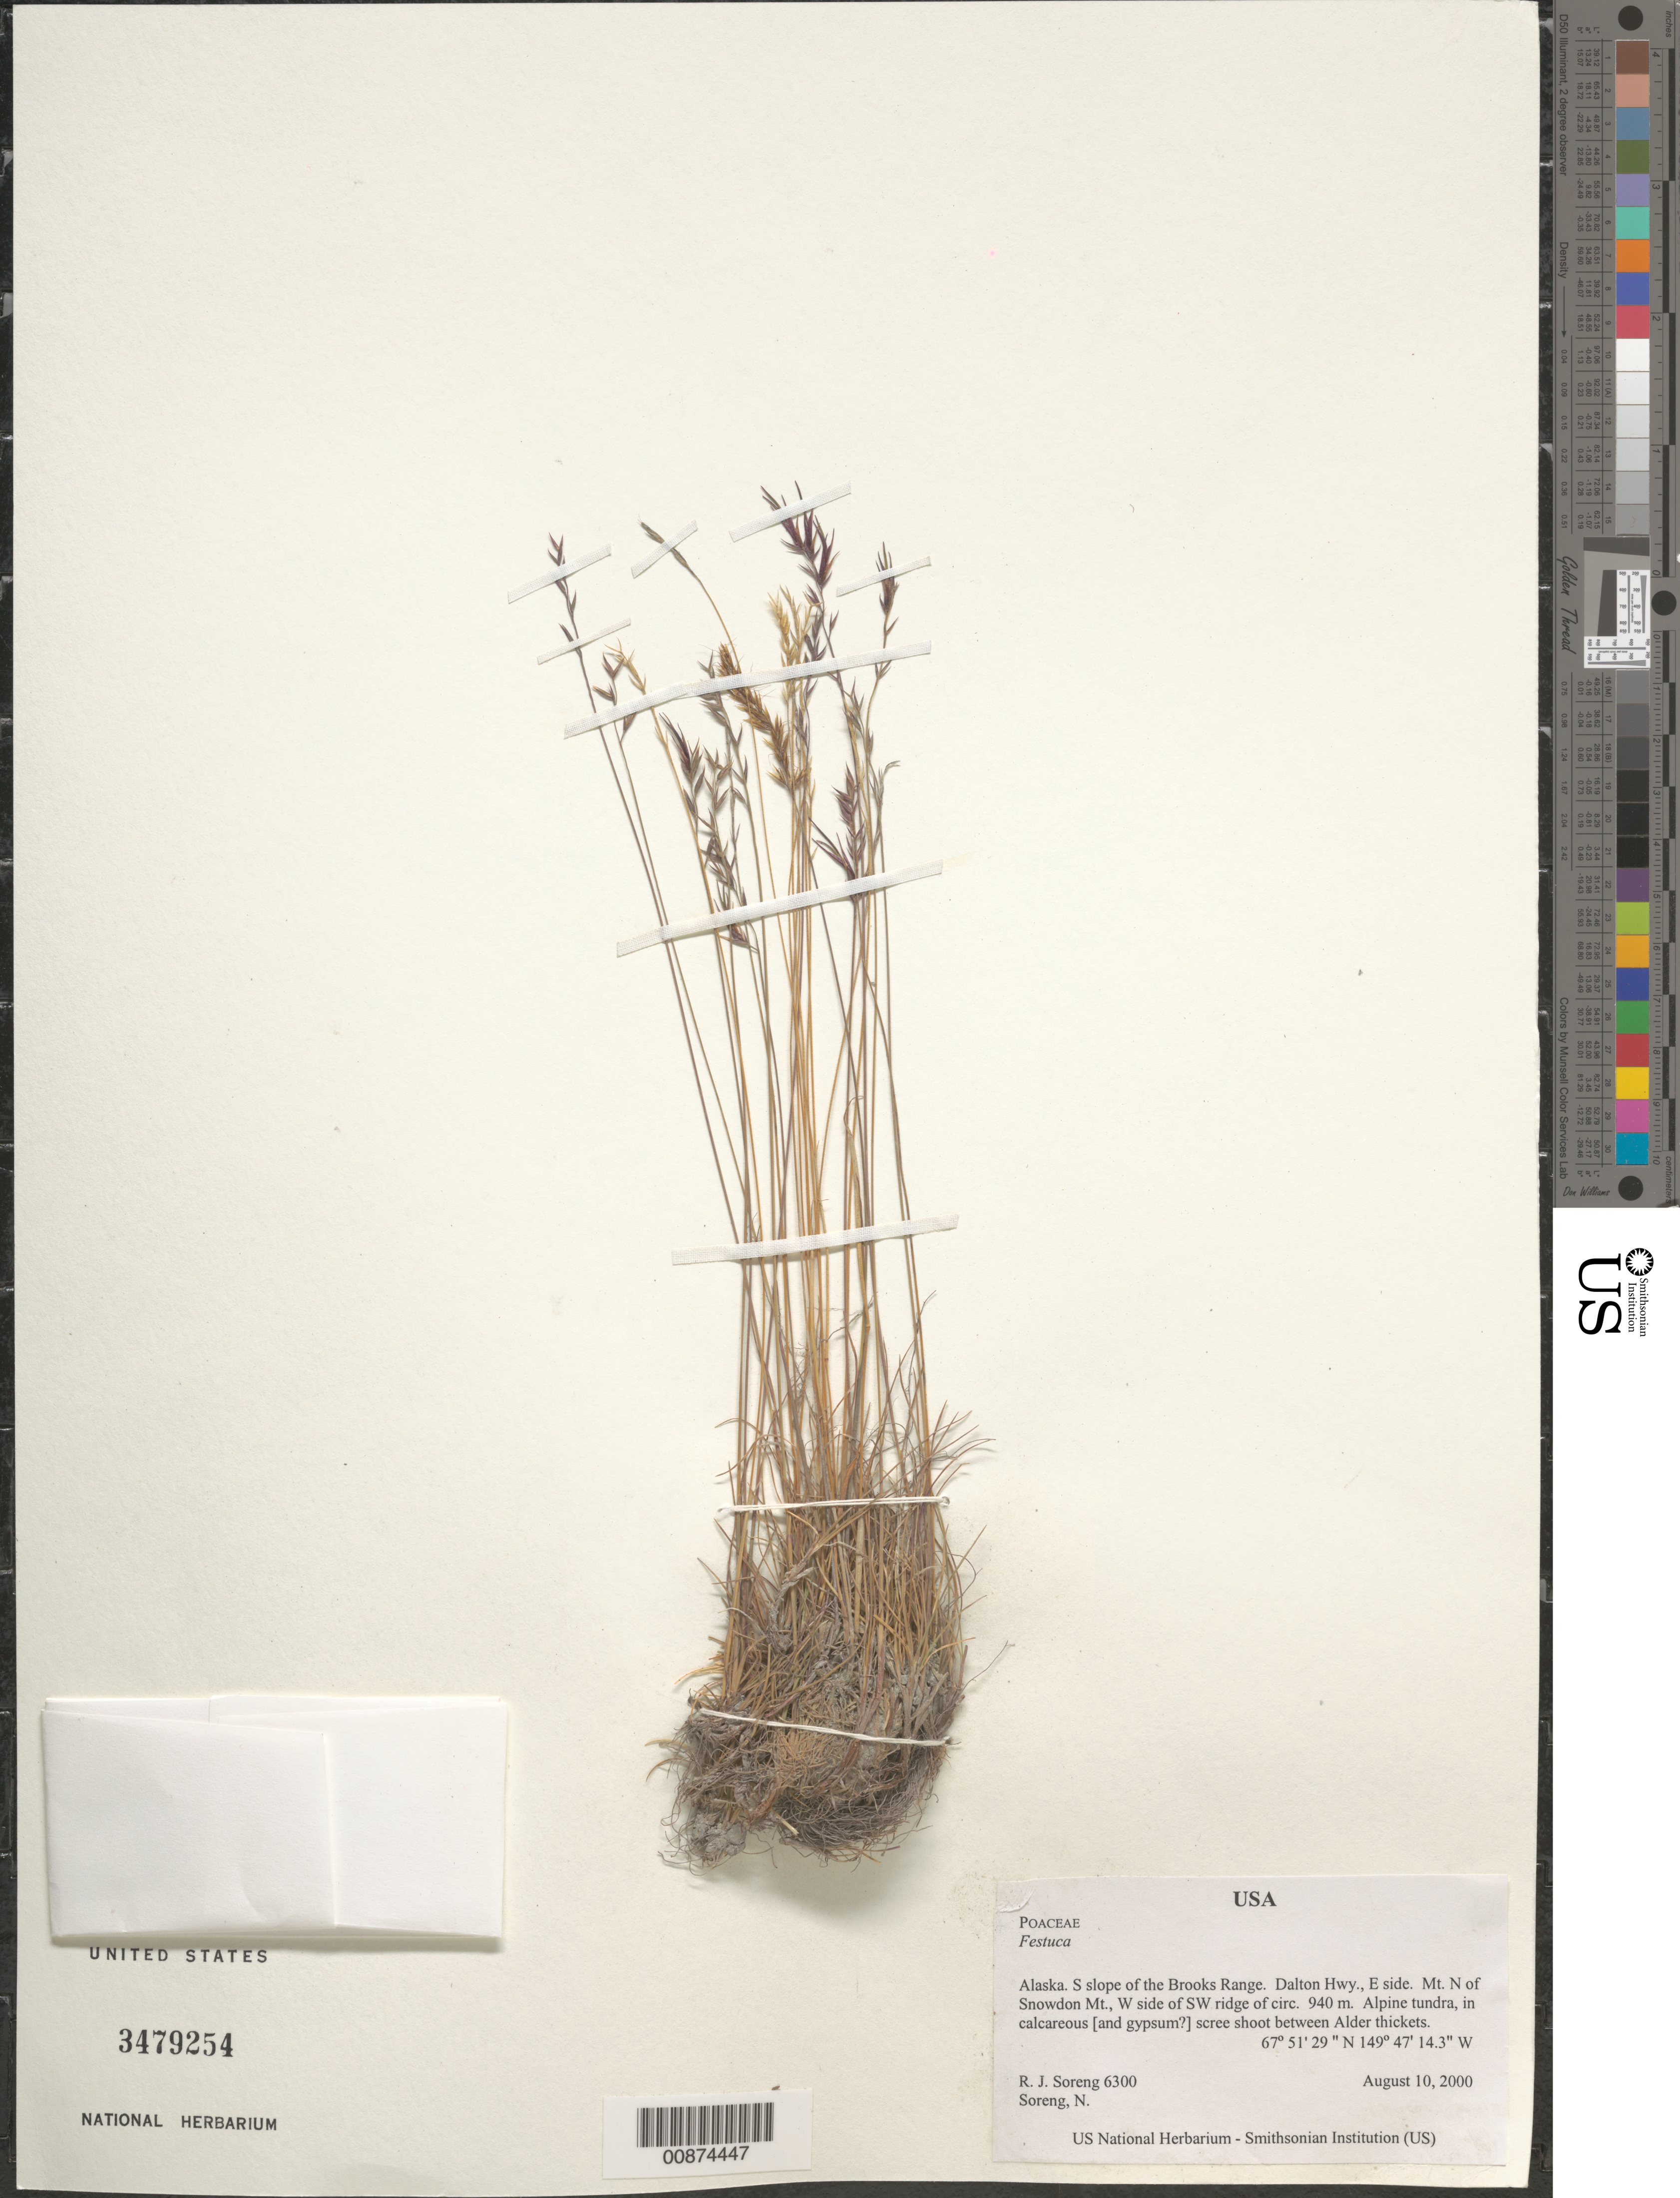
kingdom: Plantae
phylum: Tracheophyta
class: Liliopsida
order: Poales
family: Poaceae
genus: Festuca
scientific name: Festuca sp.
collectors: R. J. Soreng & N. L. Soreng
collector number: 6300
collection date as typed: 10 Aug 2000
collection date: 2000-08-10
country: United States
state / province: Alaska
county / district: S slope of the Brooks Range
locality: Dalton Hwy., E side. Mt. N of Snowdon Mt., W side of SW ridge of circ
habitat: Alpine tundra, in calcareous [and gypsum?] scree shoot between Alder thickets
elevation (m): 940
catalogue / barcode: US 3479254